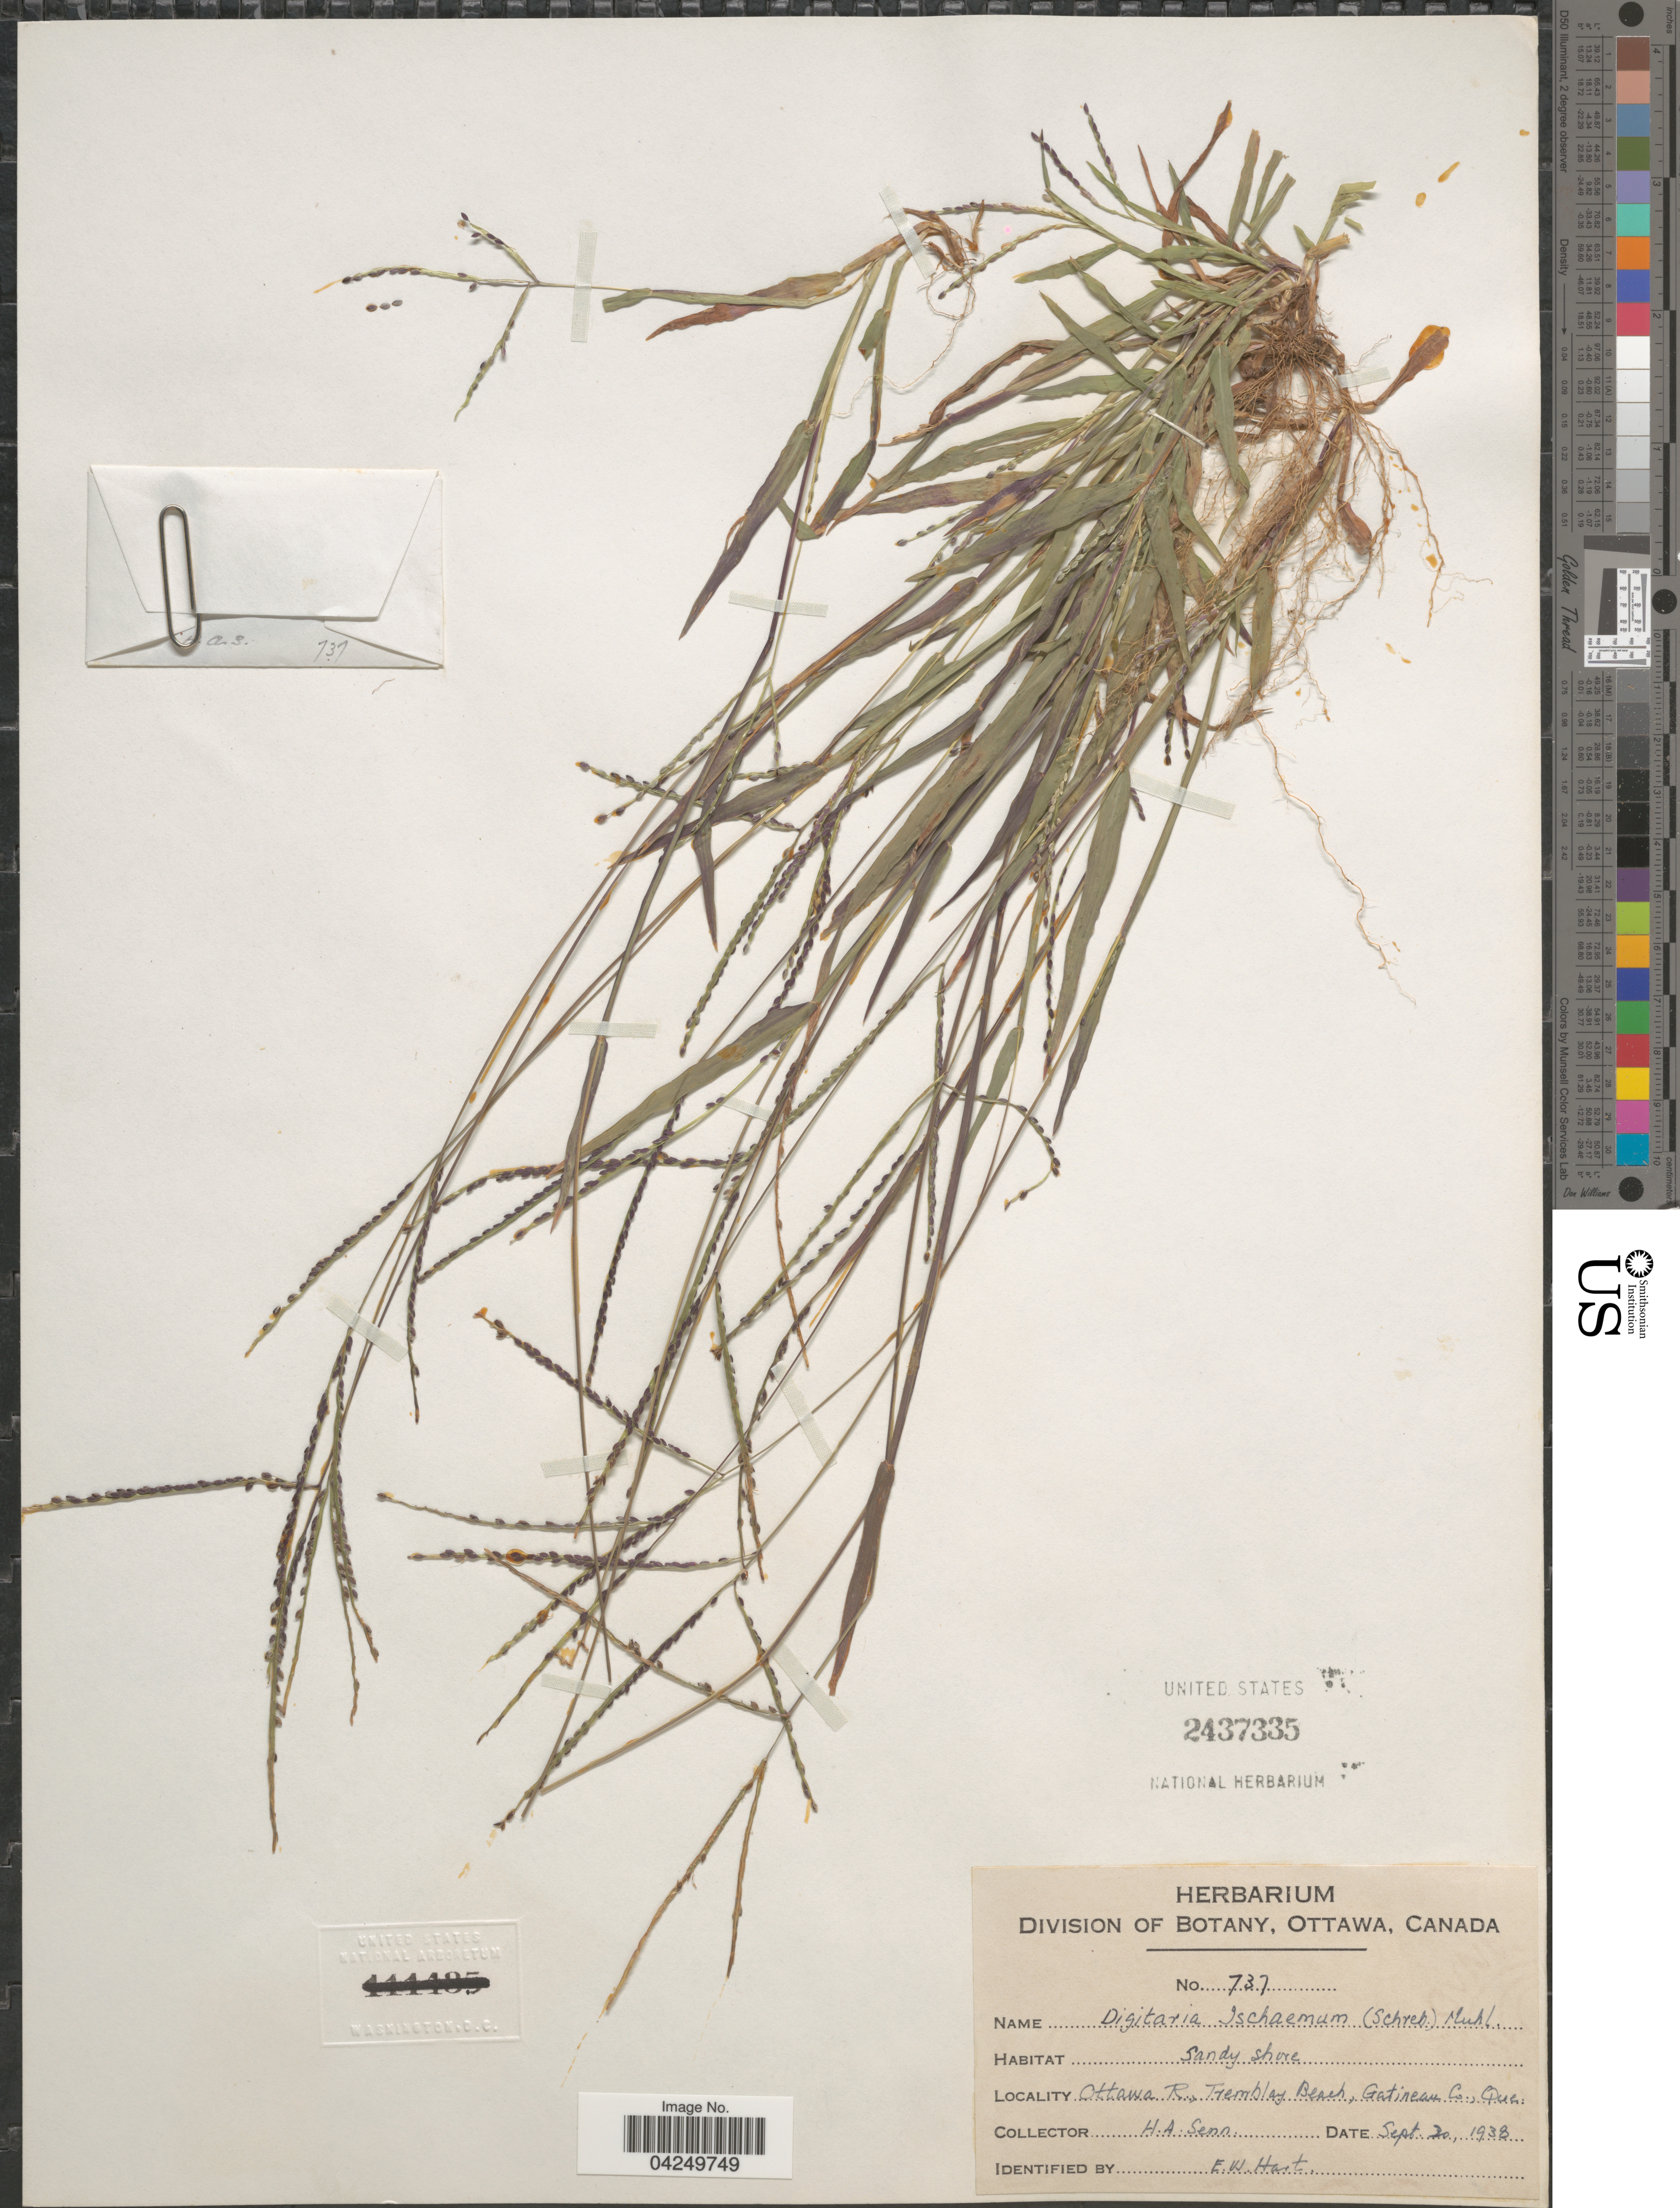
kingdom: Plantae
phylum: Tracheophyta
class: Liliopsida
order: Poales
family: Poaceae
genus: Digitaria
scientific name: Digitaria ischaemum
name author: (Schreber) Schreber ex Muhl.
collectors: H. Senn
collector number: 737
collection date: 1938-09-20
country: Canada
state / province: Quebec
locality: Ottawa R., Tremblay Beach, Gatineau Co.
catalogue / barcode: US 2437335